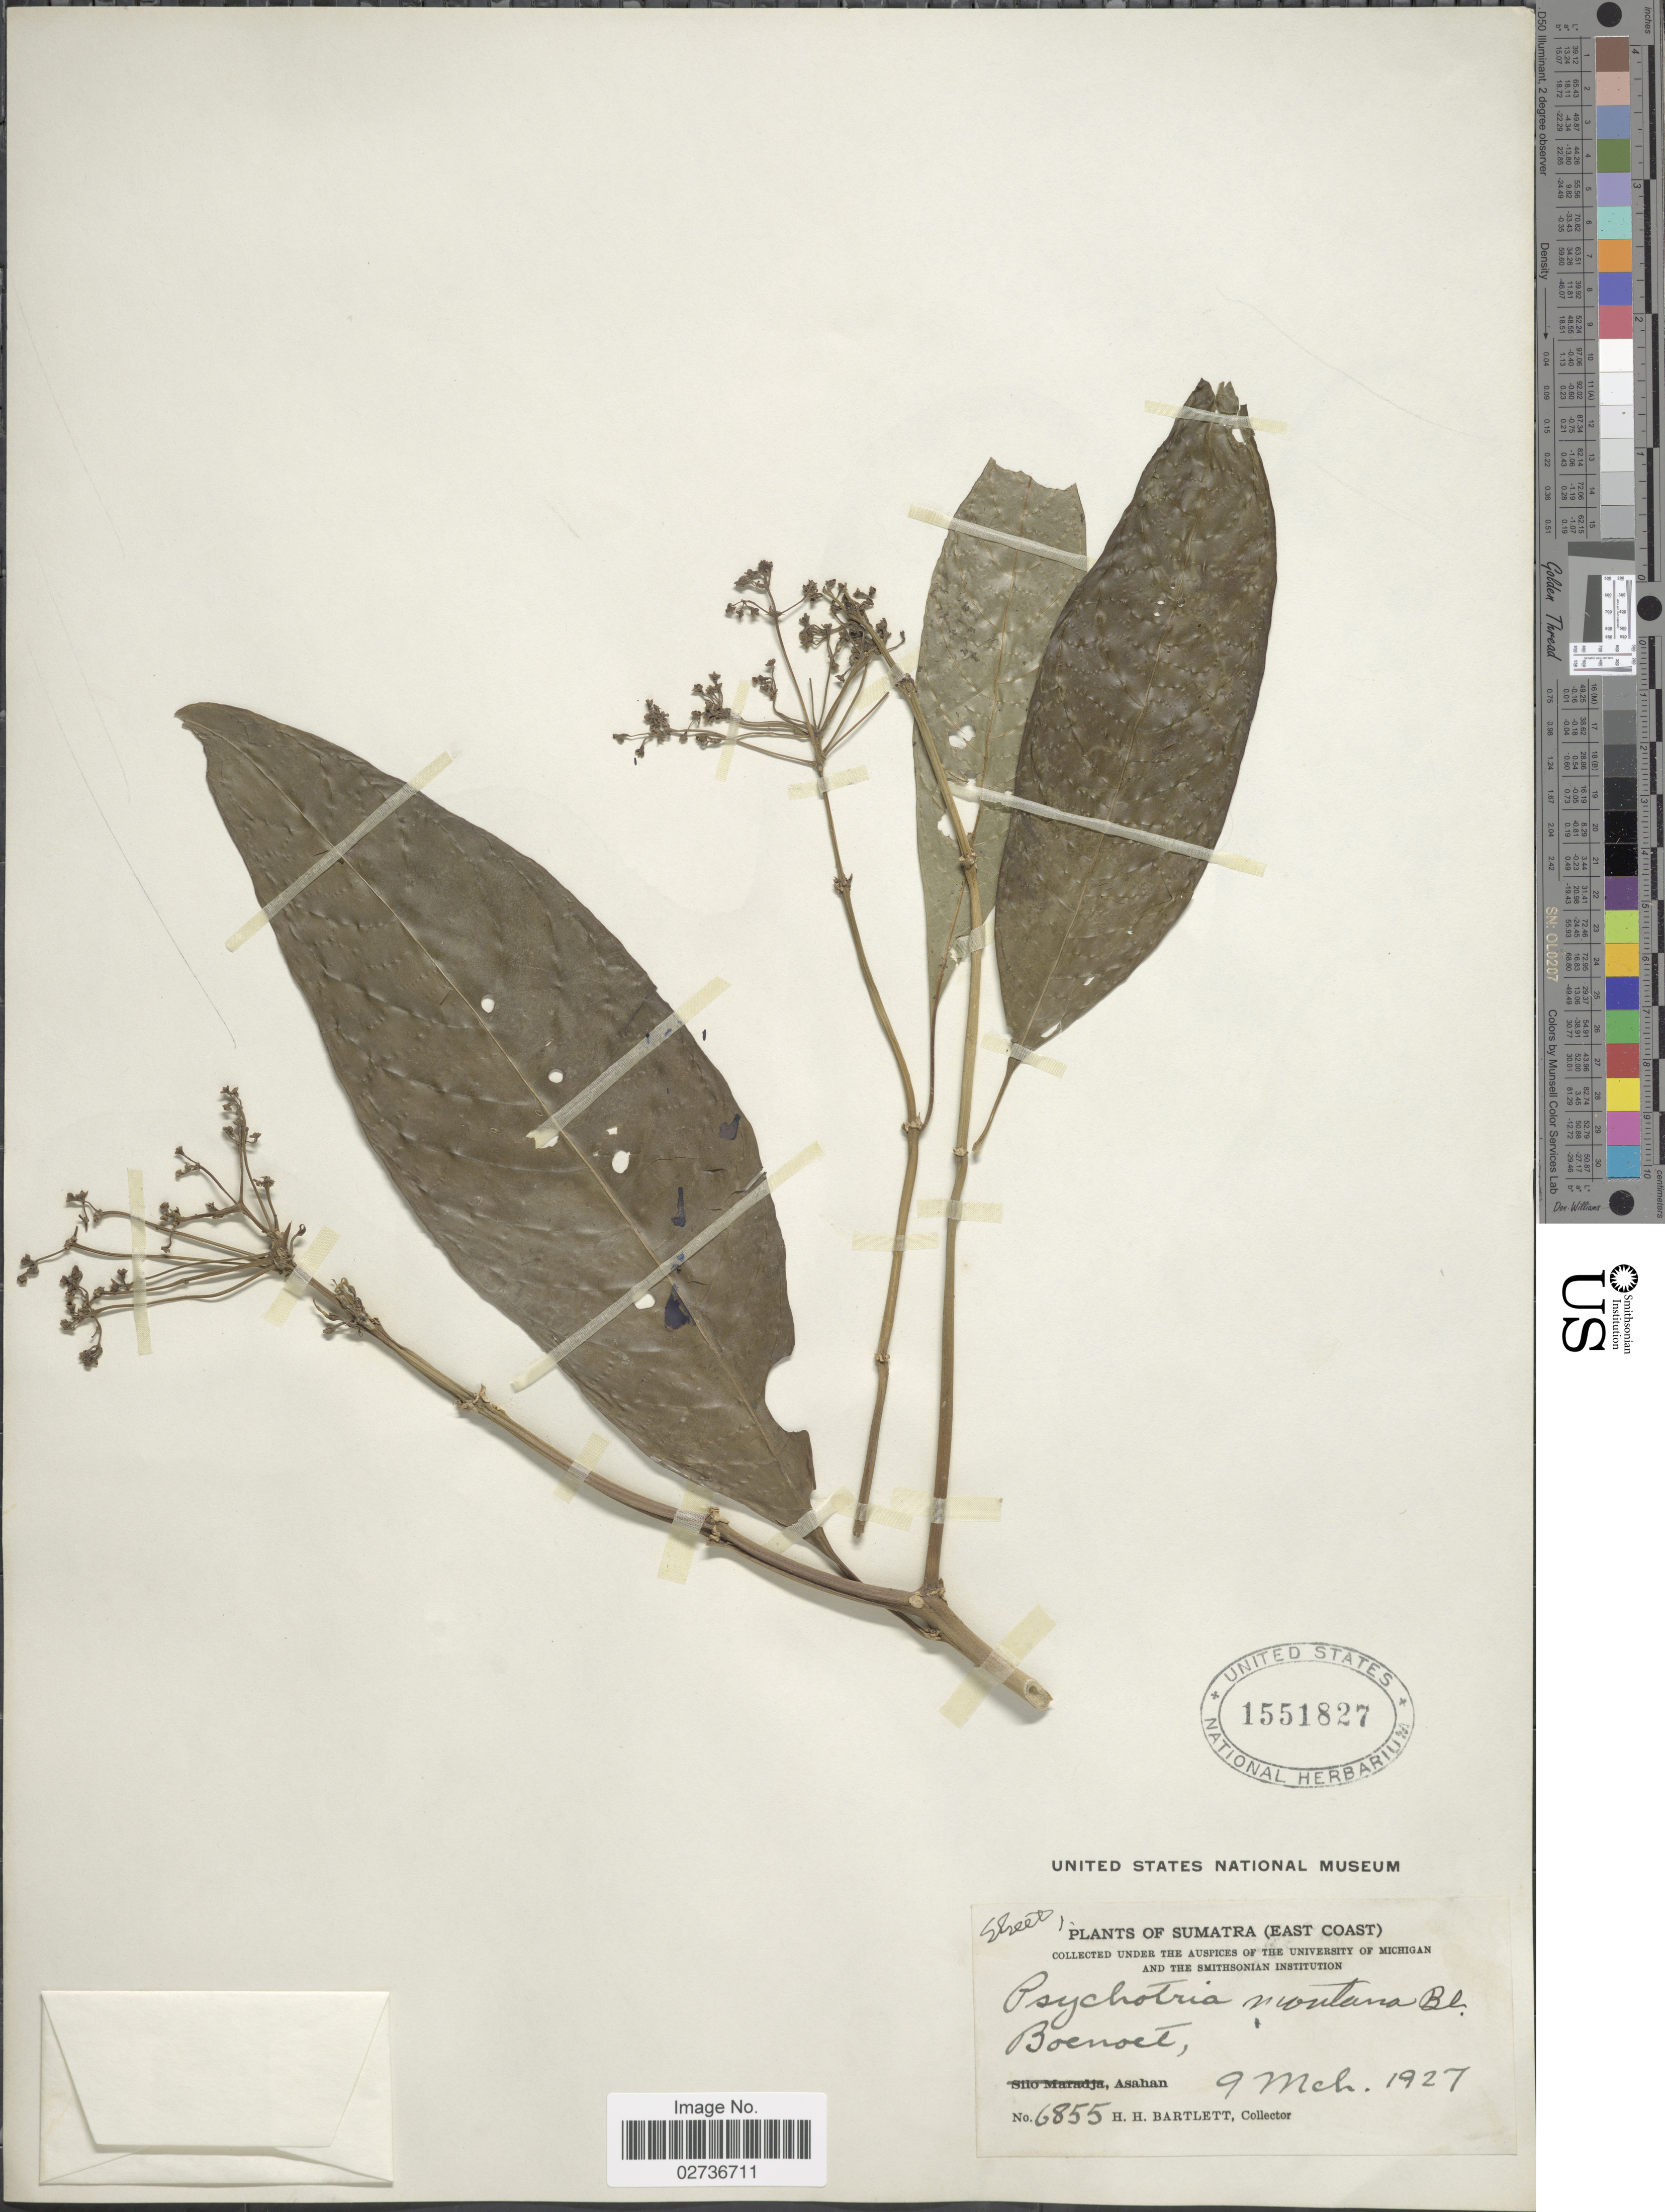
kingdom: Plantae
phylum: Tracheophyta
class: Magnoliopsida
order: Gentianales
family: Rubiaceae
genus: Psychotria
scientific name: Psychotria montana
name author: Blume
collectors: H. H. Bartlett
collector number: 6855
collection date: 1927-03-09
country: Indonesia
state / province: Sumatra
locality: Sumatra (East Coast) Boenoet, Asahan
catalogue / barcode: US 1551827